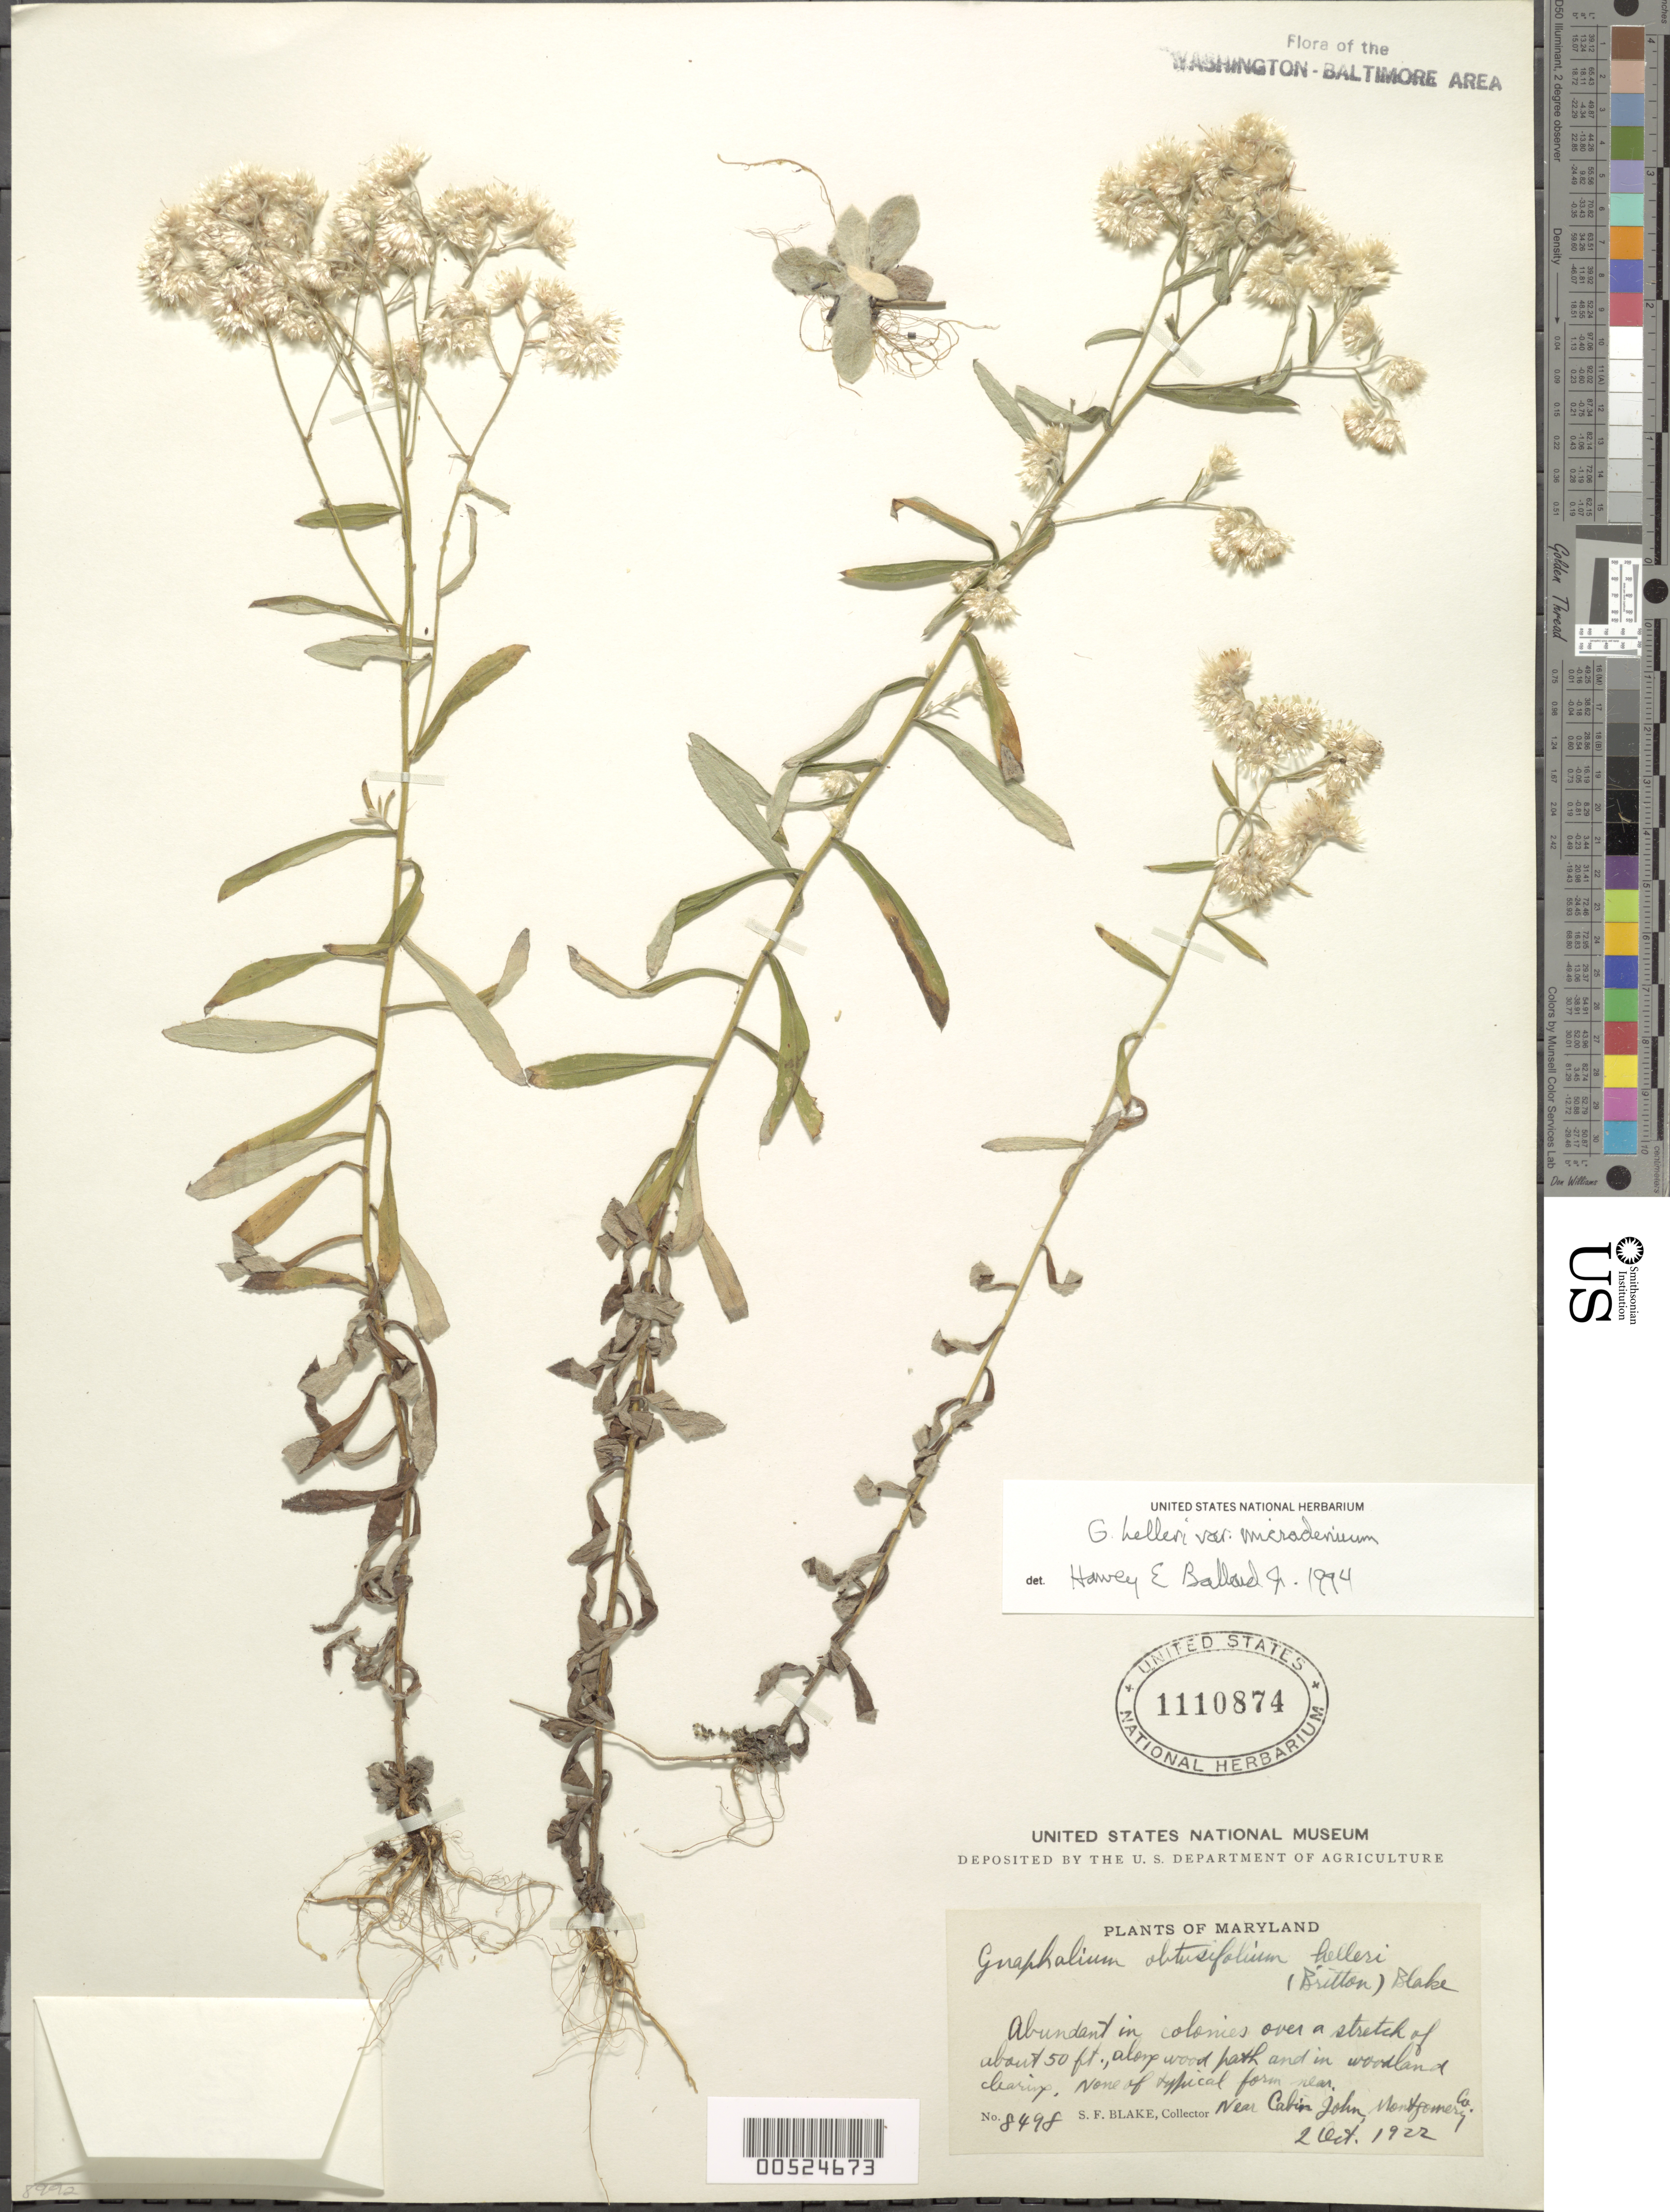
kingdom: Plantae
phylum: Tracheophyta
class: Magnoliopsida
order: Asterales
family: Asteraceae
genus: Pseudognaphalium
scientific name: Pseudognaphalium helleri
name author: (Britton) Anderb.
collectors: S. Blake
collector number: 8498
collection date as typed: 02 Oct 1922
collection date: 1922-10-02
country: United States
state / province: Maryland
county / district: Montgomery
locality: Cabin John, near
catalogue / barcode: US 1110874